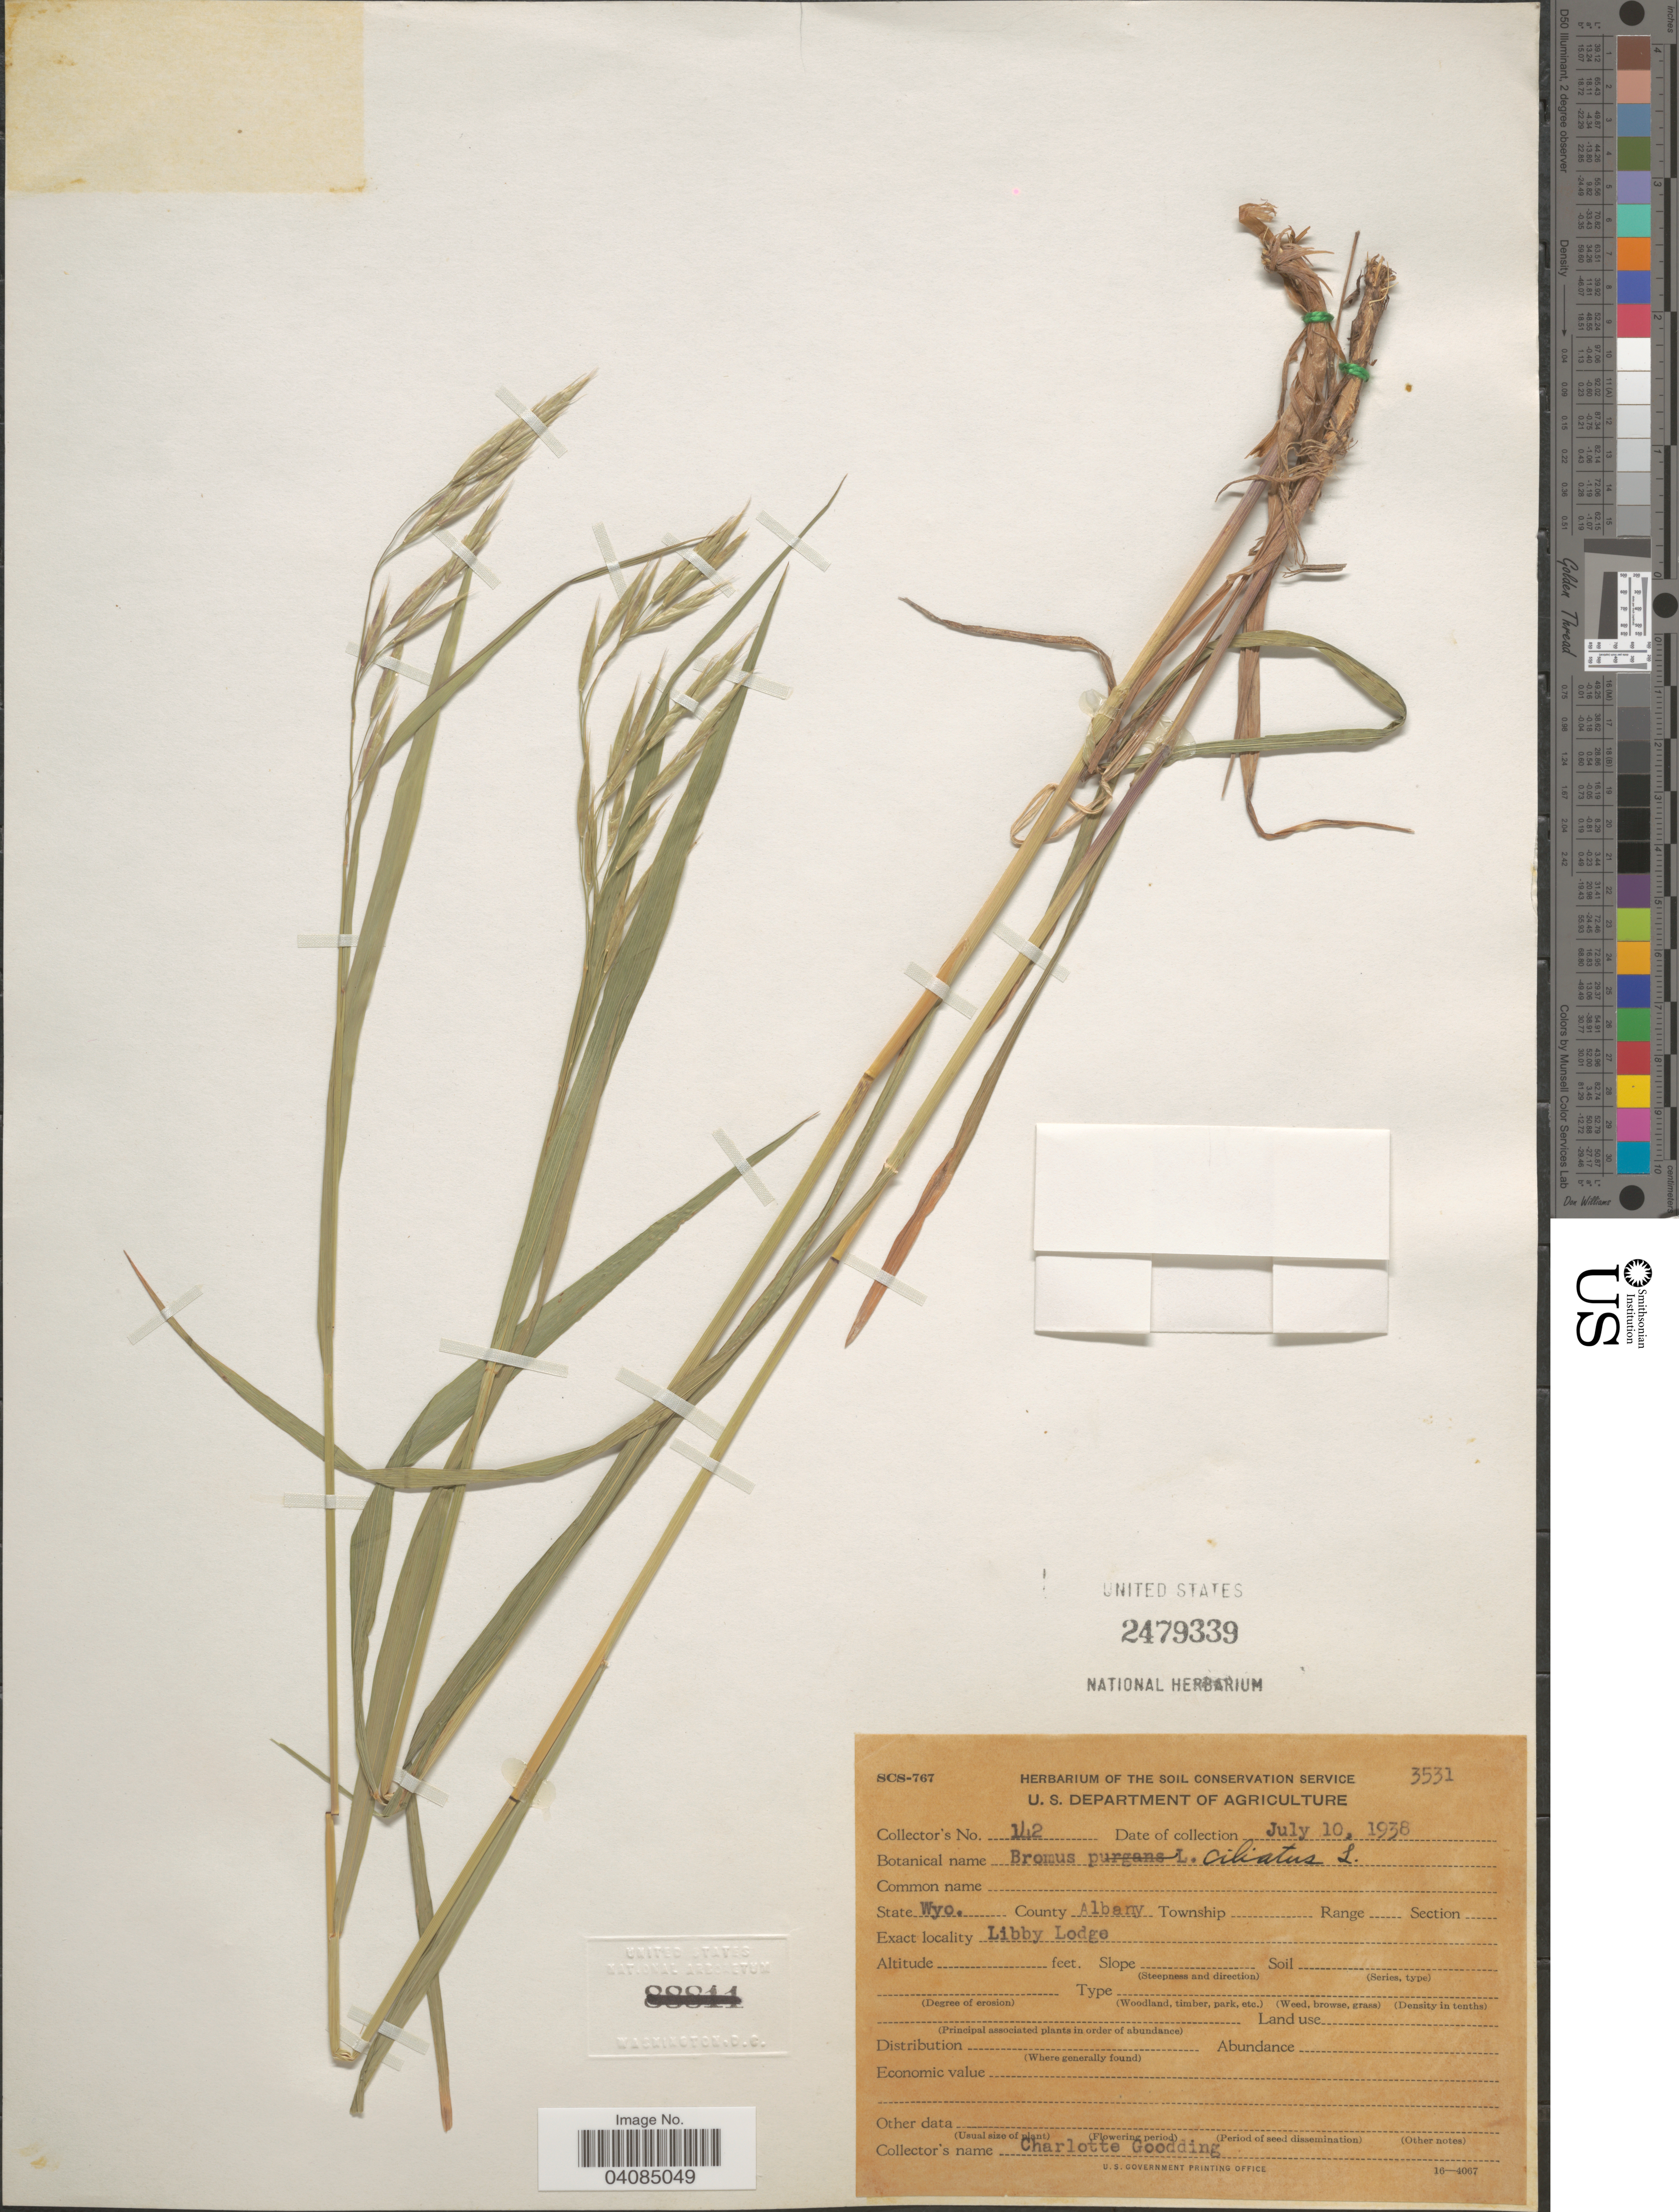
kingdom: Plantae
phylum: Tracheophyta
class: Liliopsida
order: Poales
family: Poaceae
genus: Bromus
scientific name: Bromus racemosus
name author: L.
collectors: C. Goodding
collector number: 142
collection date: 1938-07-10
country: United States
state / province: Wyoming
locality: County Albany. Libby Lodge.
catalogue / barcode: US 2479339